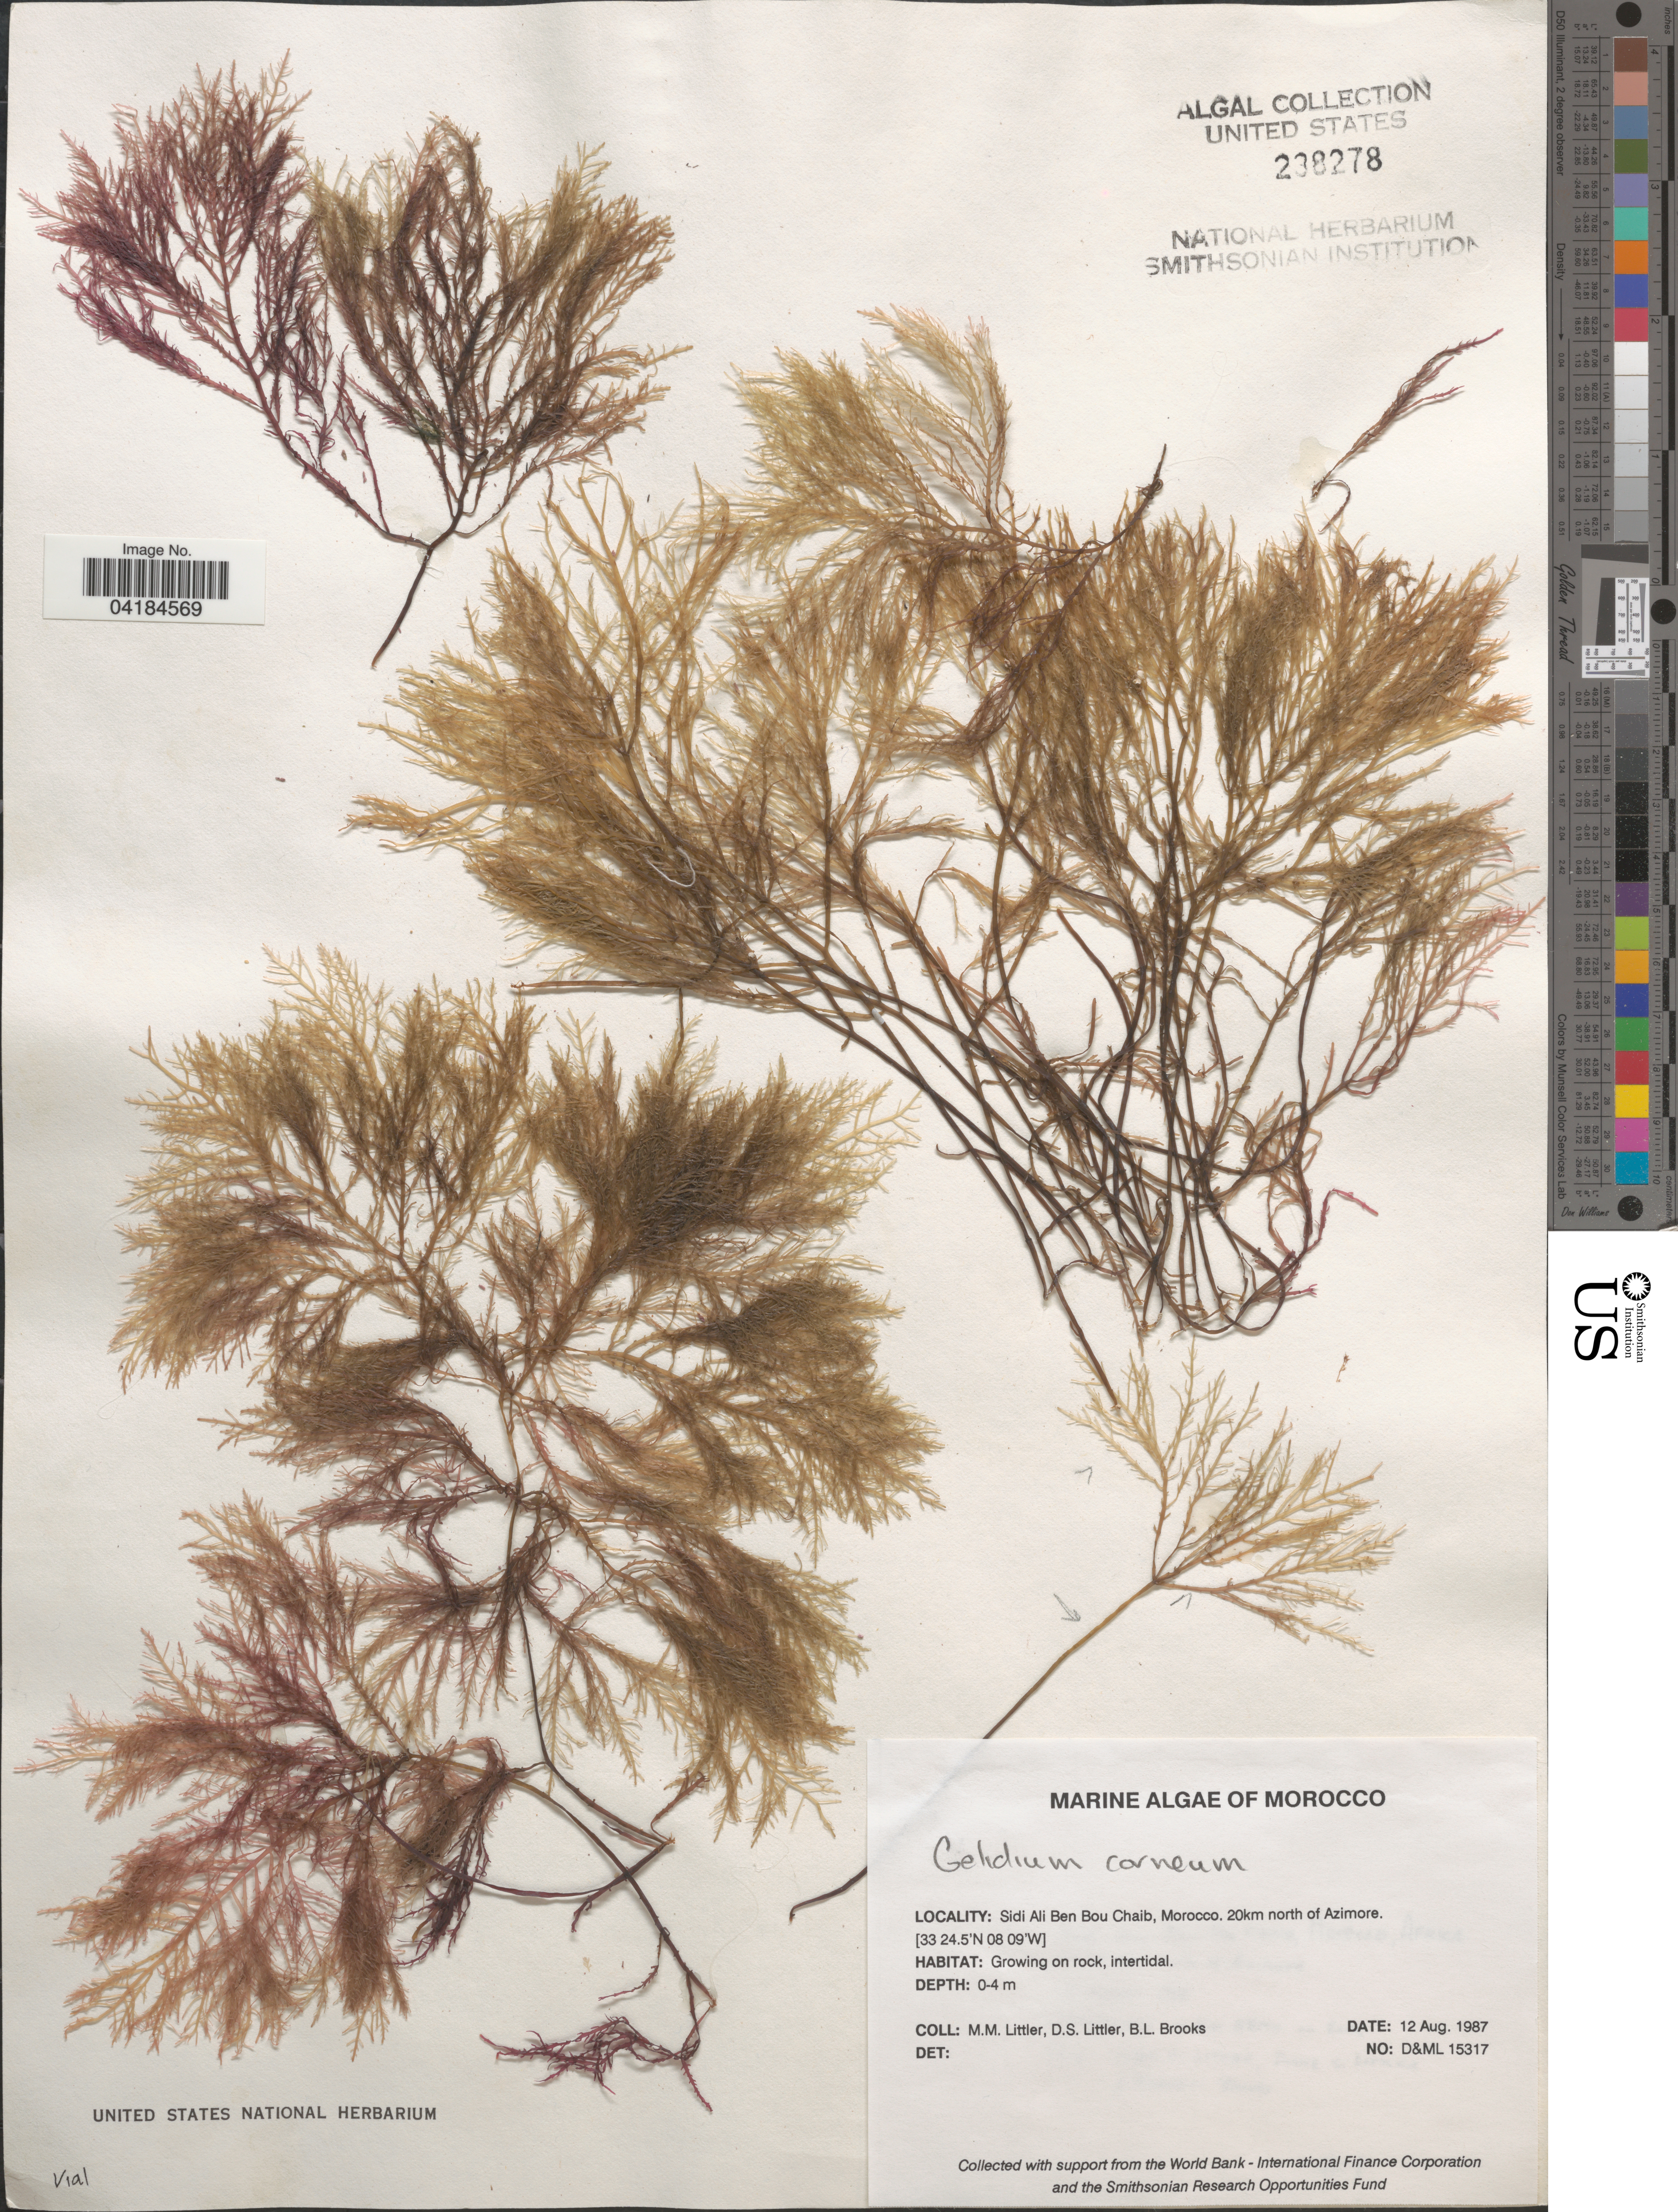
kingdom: Plantae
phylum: Rhodophyta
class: Florideophyceae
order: Gelidiales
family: Gelidiaceae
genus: Gelidium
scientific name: Gelidium corneum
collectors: D. S. Littler & B. Brooks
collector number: D&ML15317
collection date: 1987-08-12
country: Morocco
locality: Sidi Ali Ben Bou Chaib. 20km north of Azimore.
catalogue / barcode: US 238278